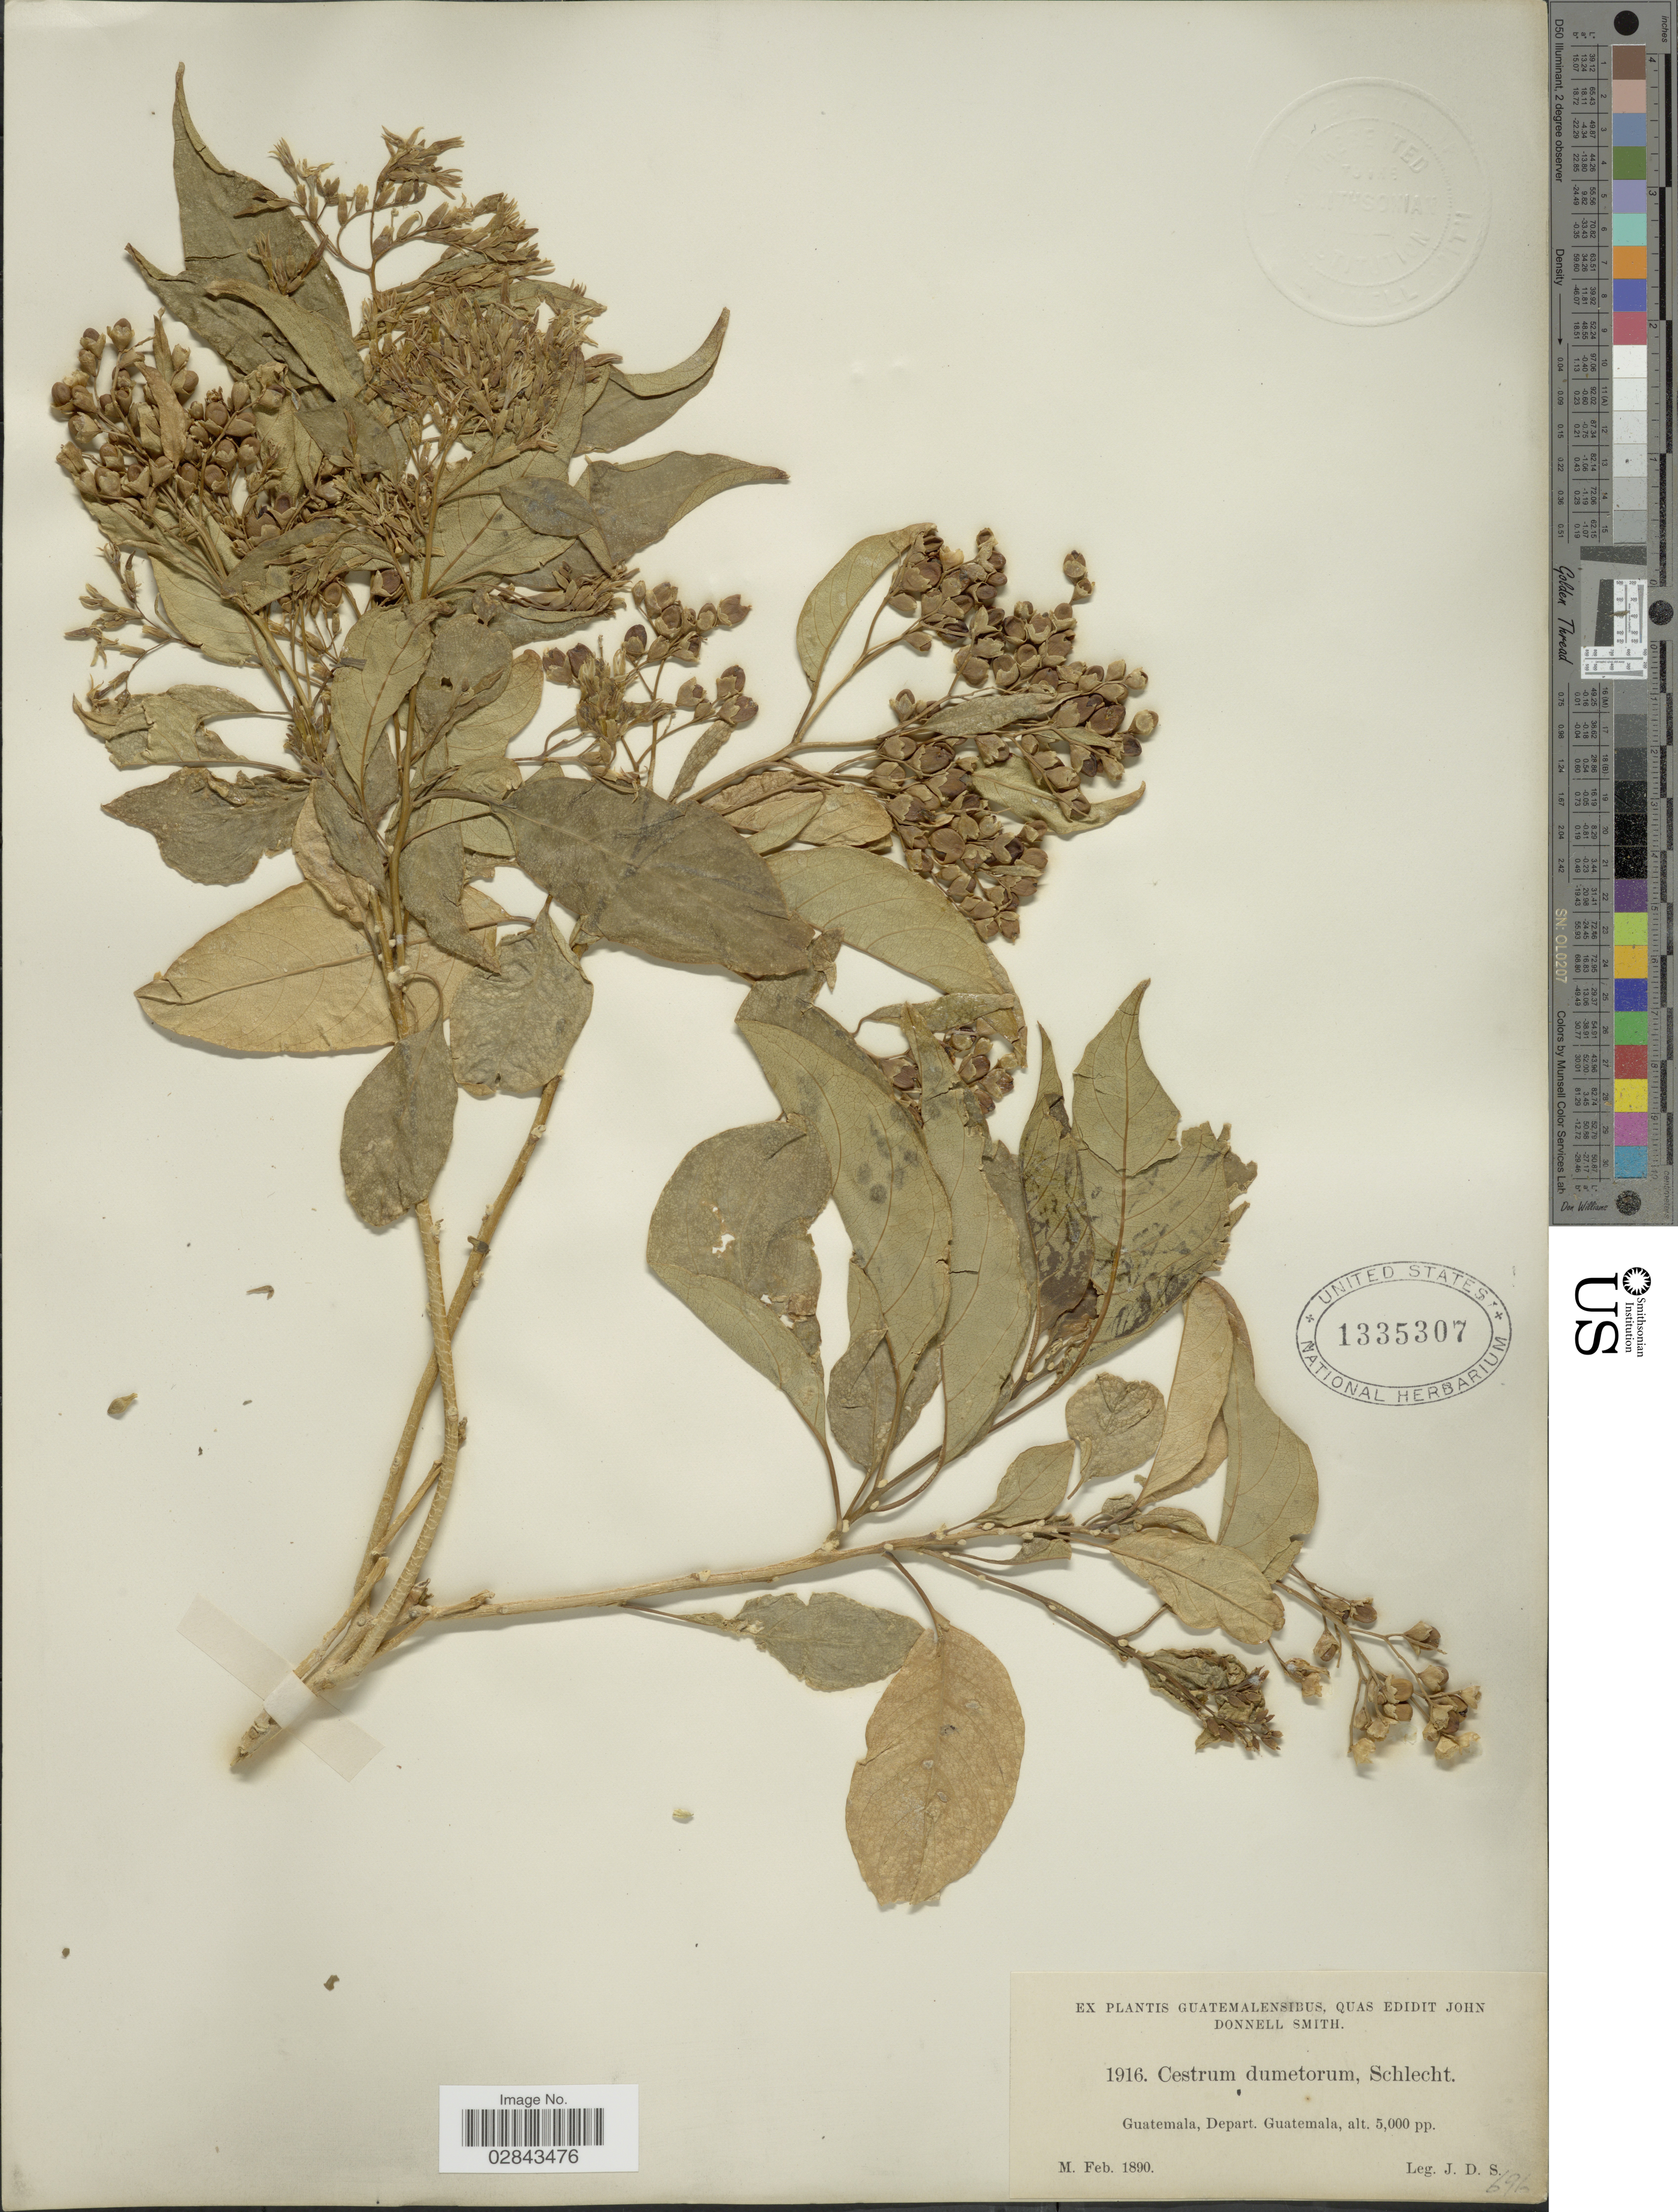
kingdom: Plantae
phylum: Tracheophyta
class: Magnoliopsida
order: Solanales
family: Solanaceae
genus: Cestrum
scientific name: Cestrum dumetorum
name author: Schltdl.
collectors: J. Donnell Smith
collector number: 1916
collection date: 1890-02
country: Guatemala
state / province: Guatemala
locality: Guatemala, Depart. Guatemala.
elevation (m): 1524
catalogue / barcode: US 1335307